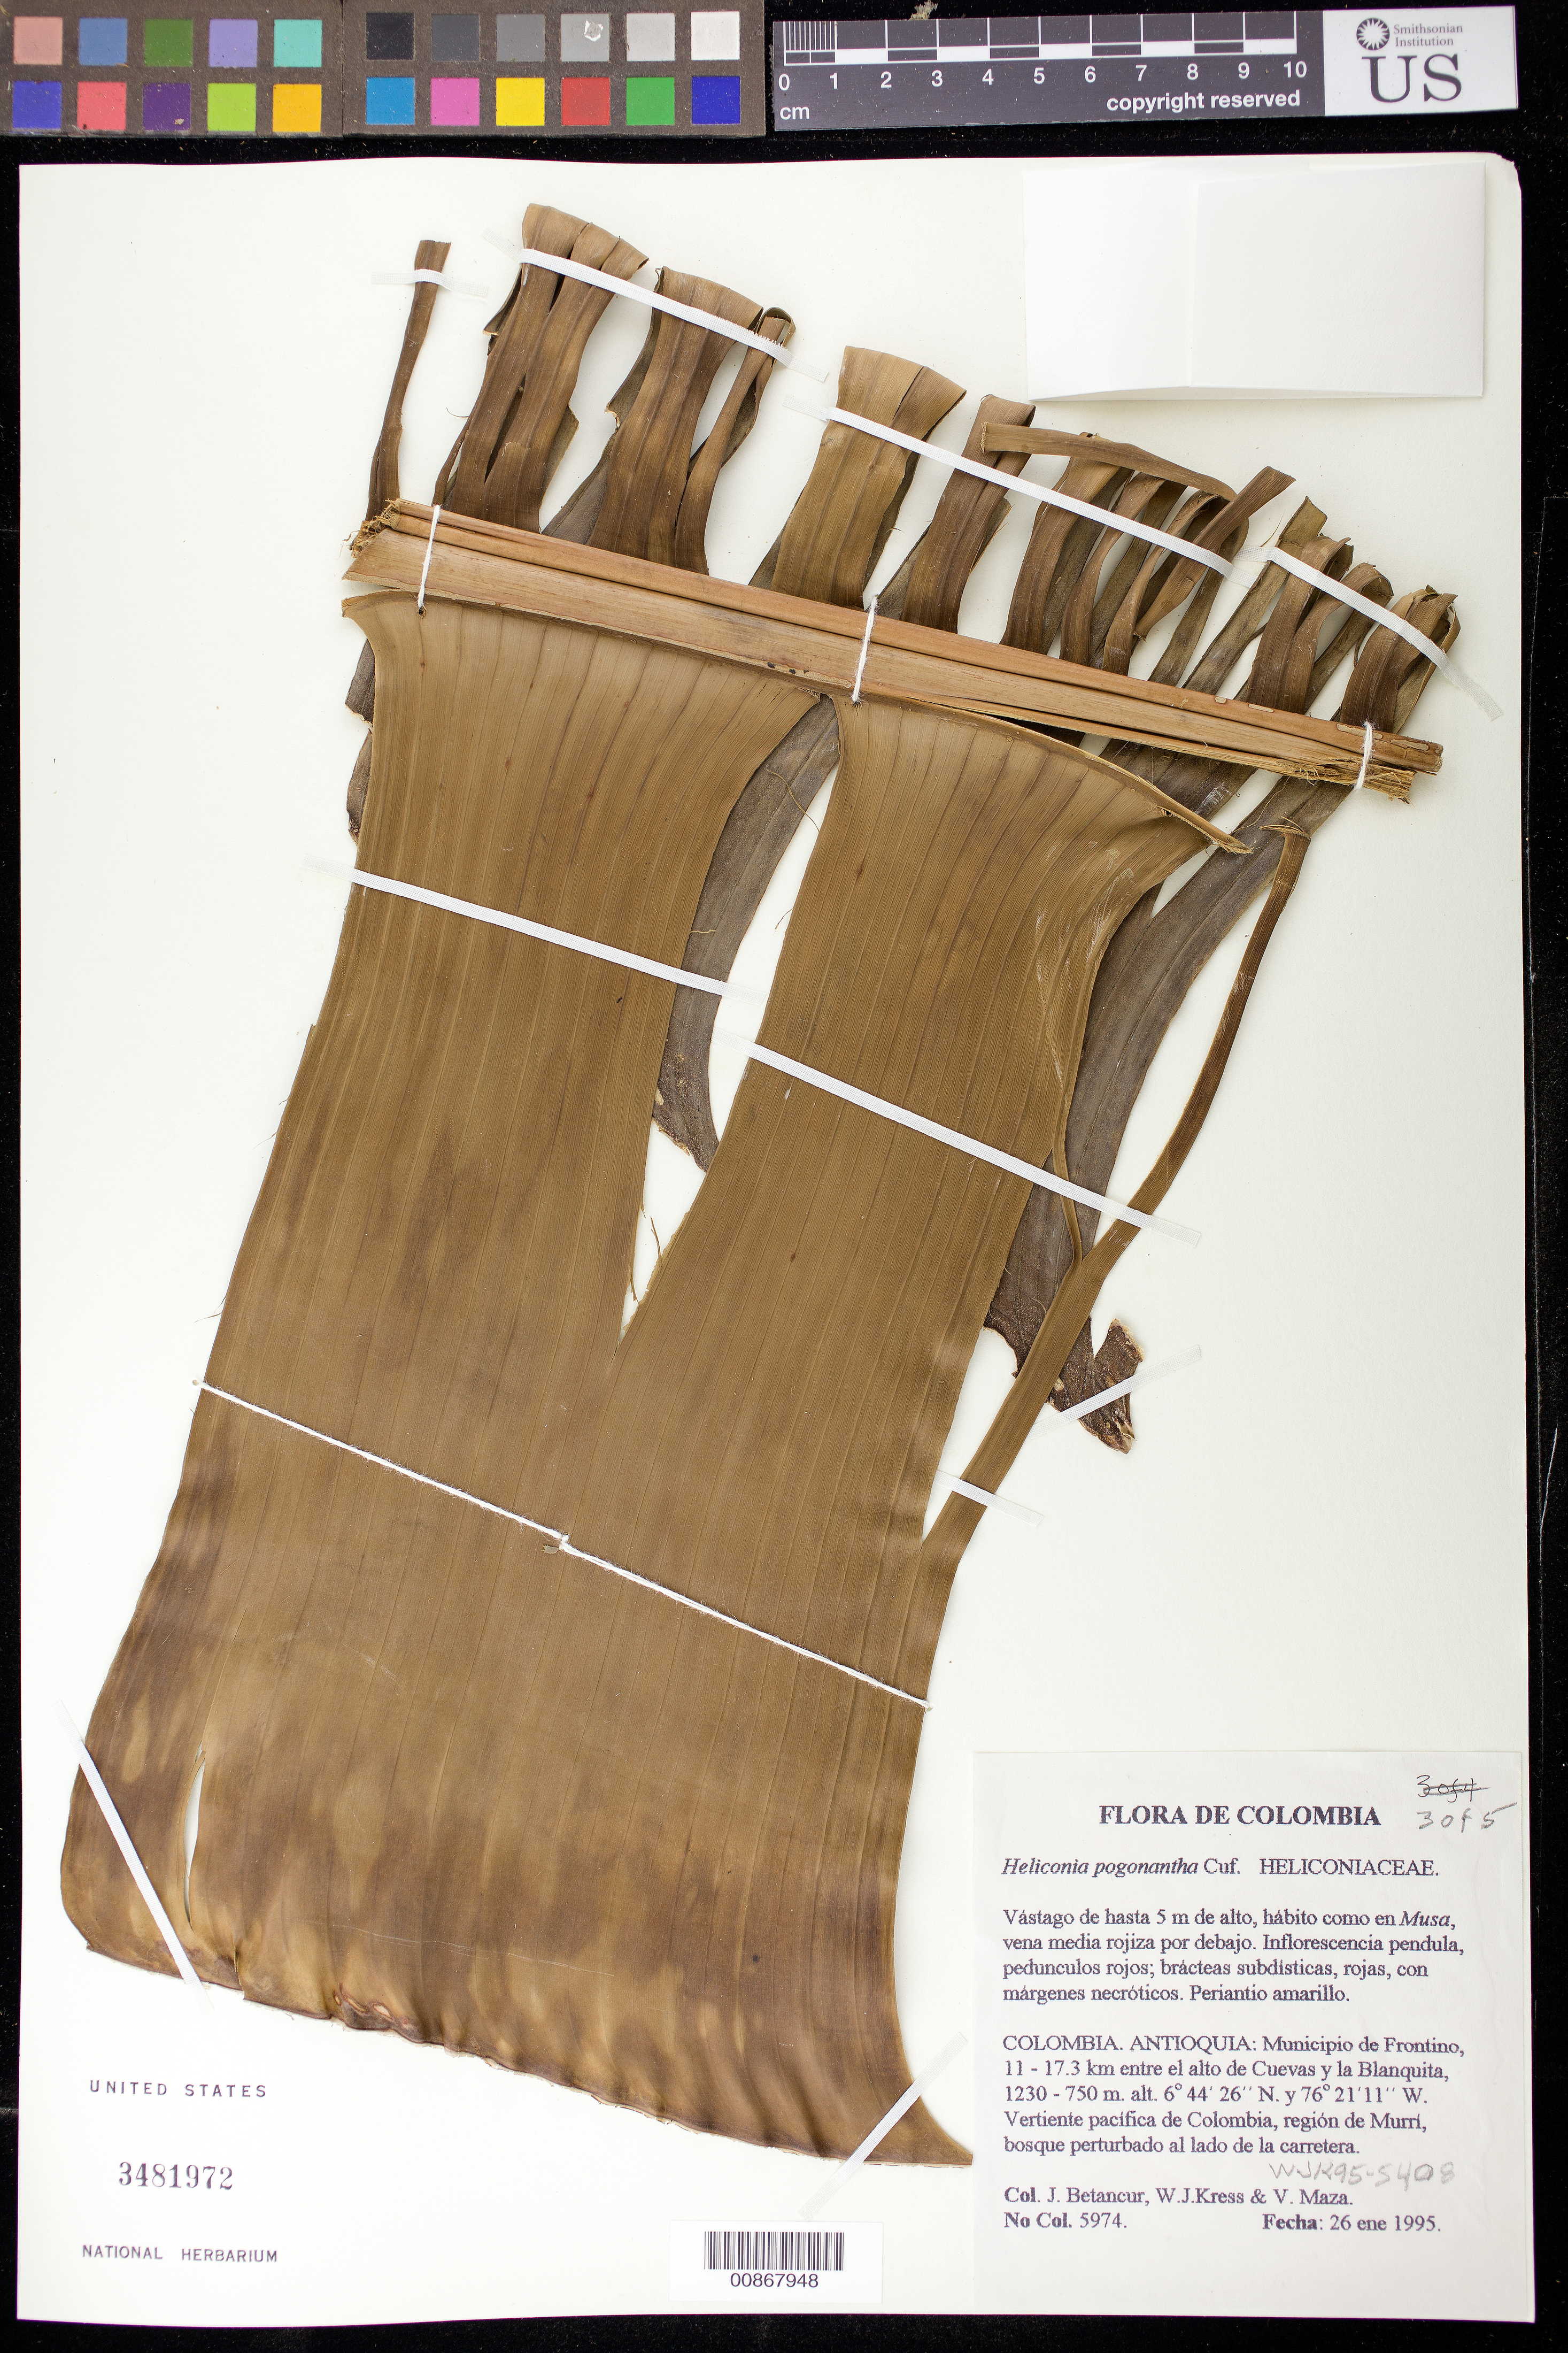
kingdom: Plantae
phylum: Tracheophyta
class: Liliopsida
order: Zingiberales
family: Heliconiaceae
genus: Heliconia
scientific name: Heliconia pogonantha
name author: Cufod.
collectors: J. C. Betancur, W. J. Kress & V. Maza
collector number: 5974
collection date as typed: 26 Jan 1995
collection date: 1995-01-26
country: Colombia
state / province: Antioquia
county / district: Frontino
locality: Road between Nutibara and La Blanquita, 29 km from Nutibara.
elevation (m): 925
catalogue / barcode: US 3481972